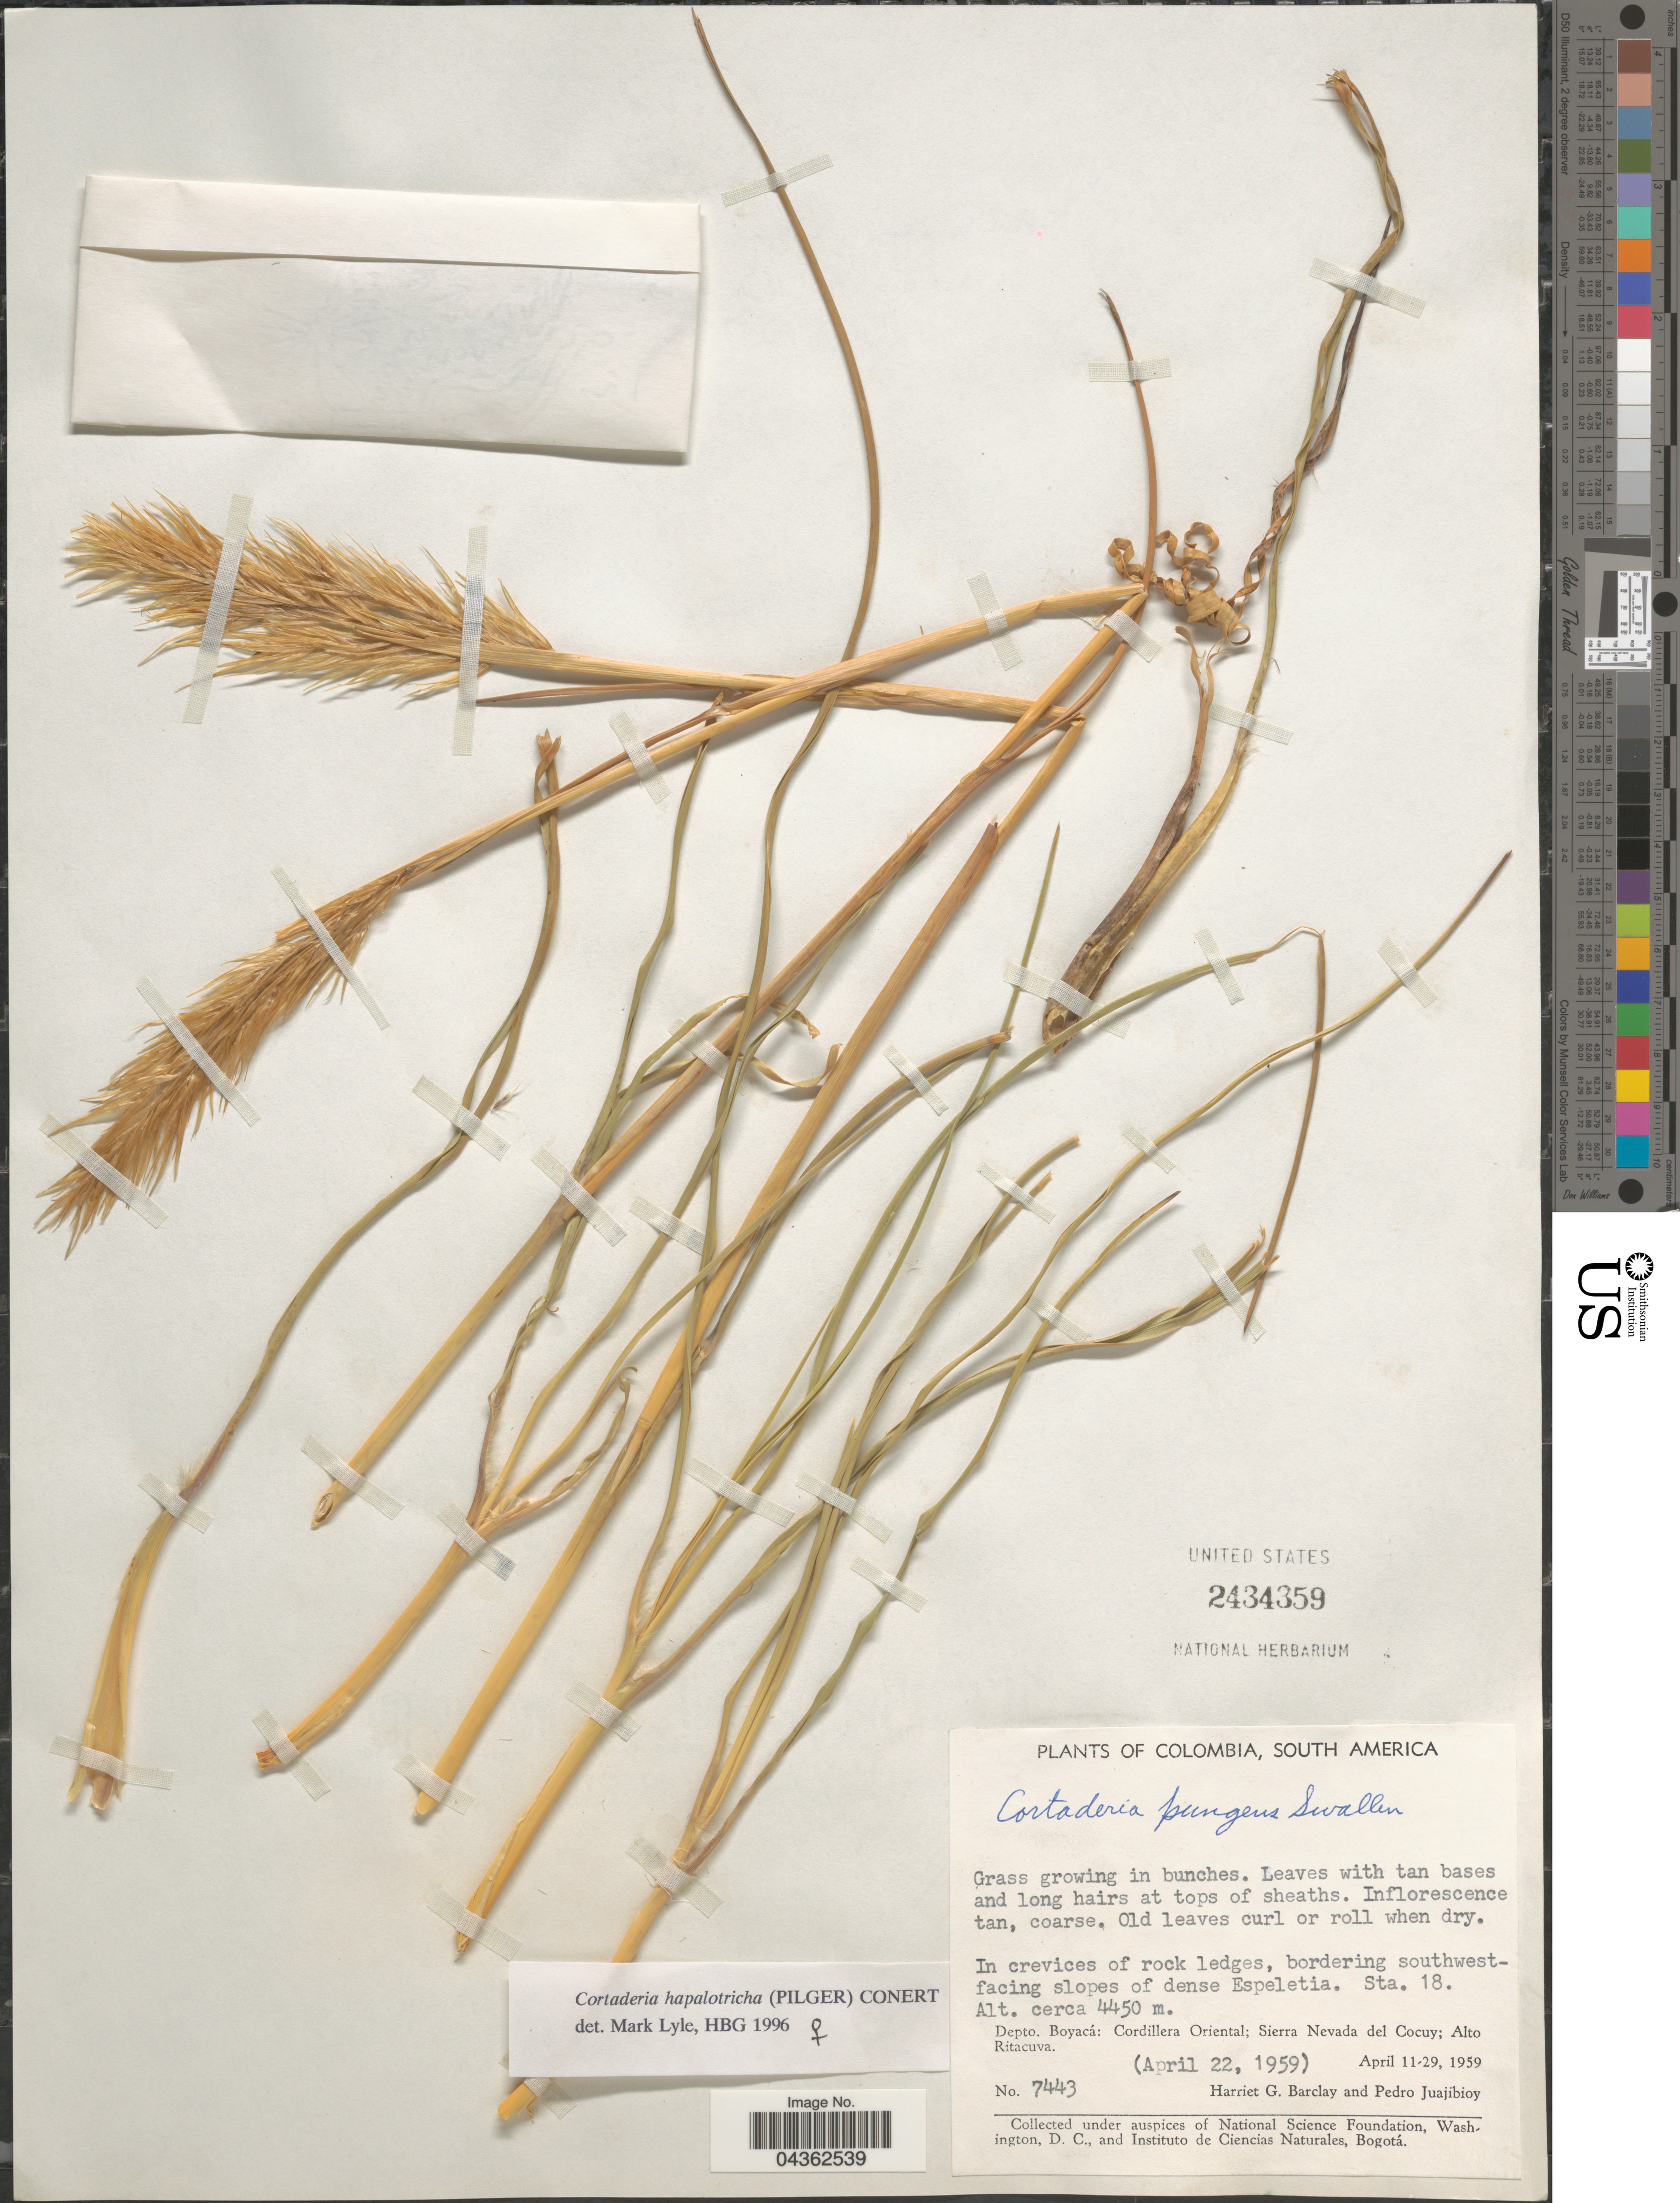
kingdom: Plantae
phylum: Tracheophyta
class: Liliopsida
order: Poales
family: Poaceae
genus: Cortaderia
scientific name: Cortaderia hapalotricha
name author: (Pilg.) Conert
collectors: H. G. Barclay & P. Juajibioy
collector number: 7443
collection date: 1959-04-22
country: Colombia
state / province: Boyacá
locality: Bordering southwest-facing slopes of dense Espeletia. Depto. Boyacá: Cordillera Oriental; Sierra Nevada del Cocuy; Alto Ritacuva.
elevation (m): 4450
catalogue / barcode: US 2434359